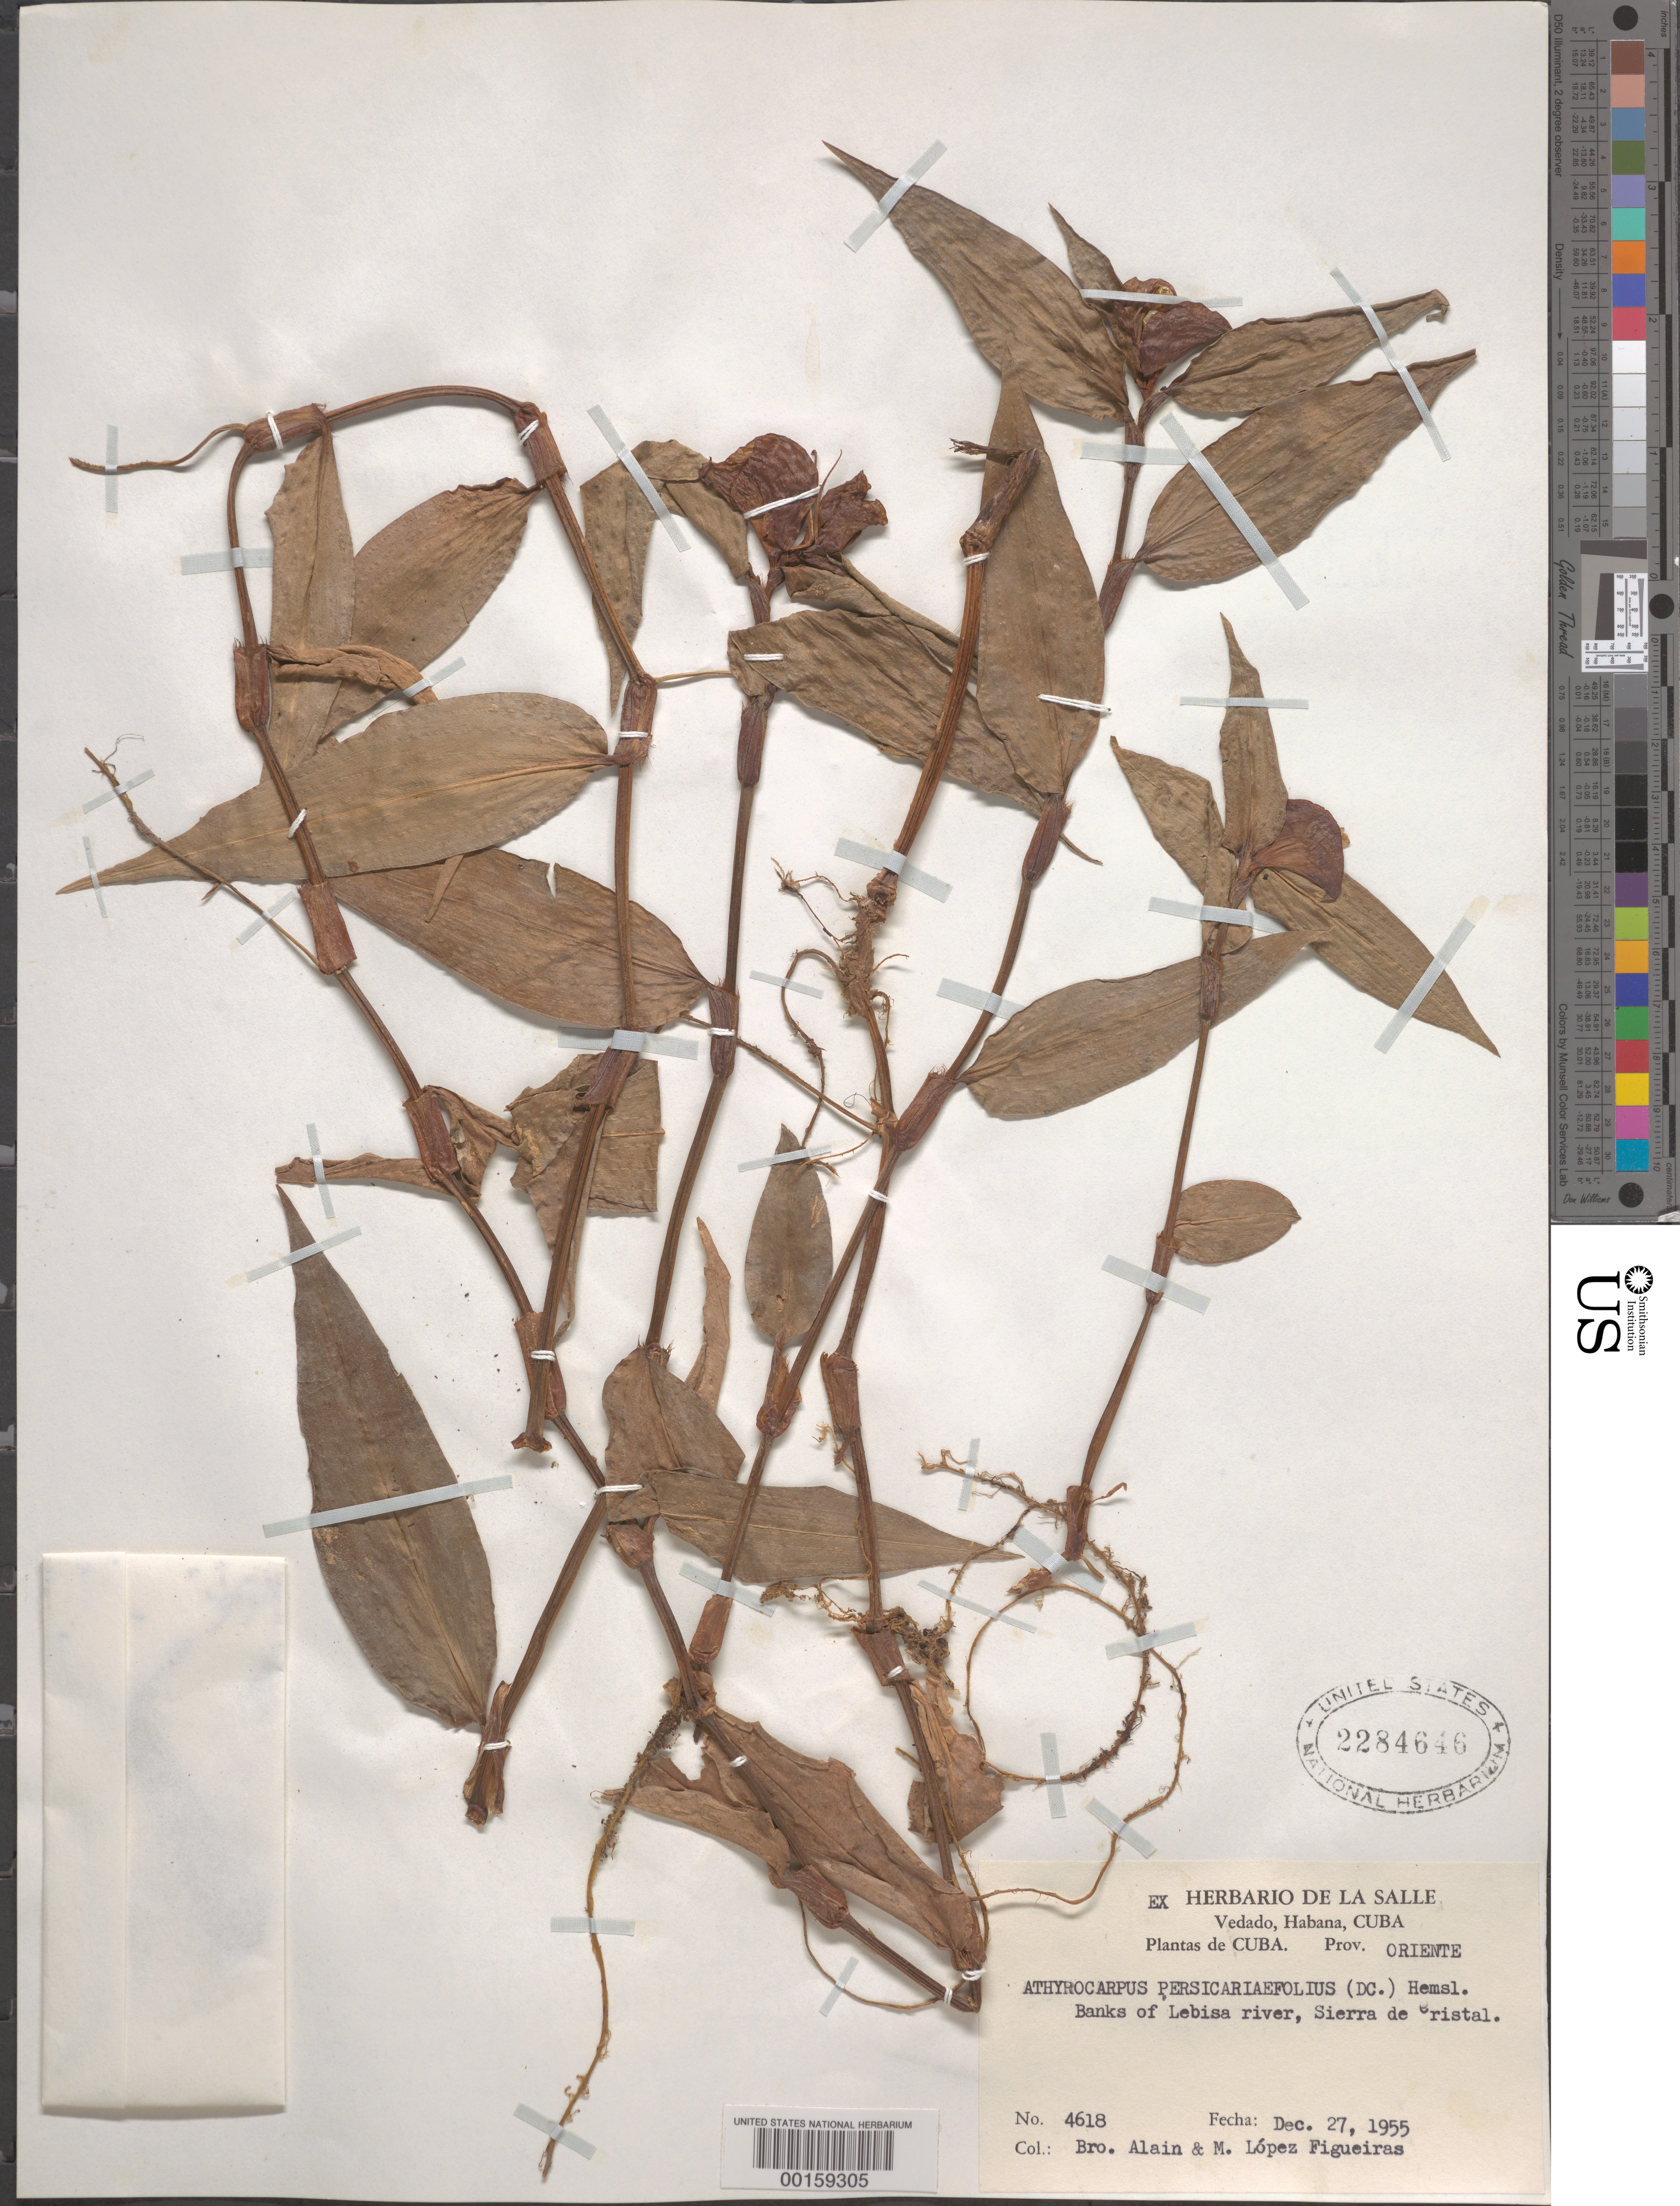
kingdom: Plantae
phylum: Tracheophyta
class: Liliopsida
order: Commelinales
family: Commelinaceae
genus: Commelina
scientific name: Commelina rufipes var. glabrata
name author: (D.R. Hunt) Faden & D.R. Hunt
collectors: A. H. Liogier & M. López Figueiras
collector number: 4618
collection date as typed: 27 Dec 1955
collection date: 1955-12-27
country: Cuba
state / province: Oriente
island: Greater Antilles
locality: Banks of lebisa river, sierra de cristal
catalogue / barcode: US 2284646